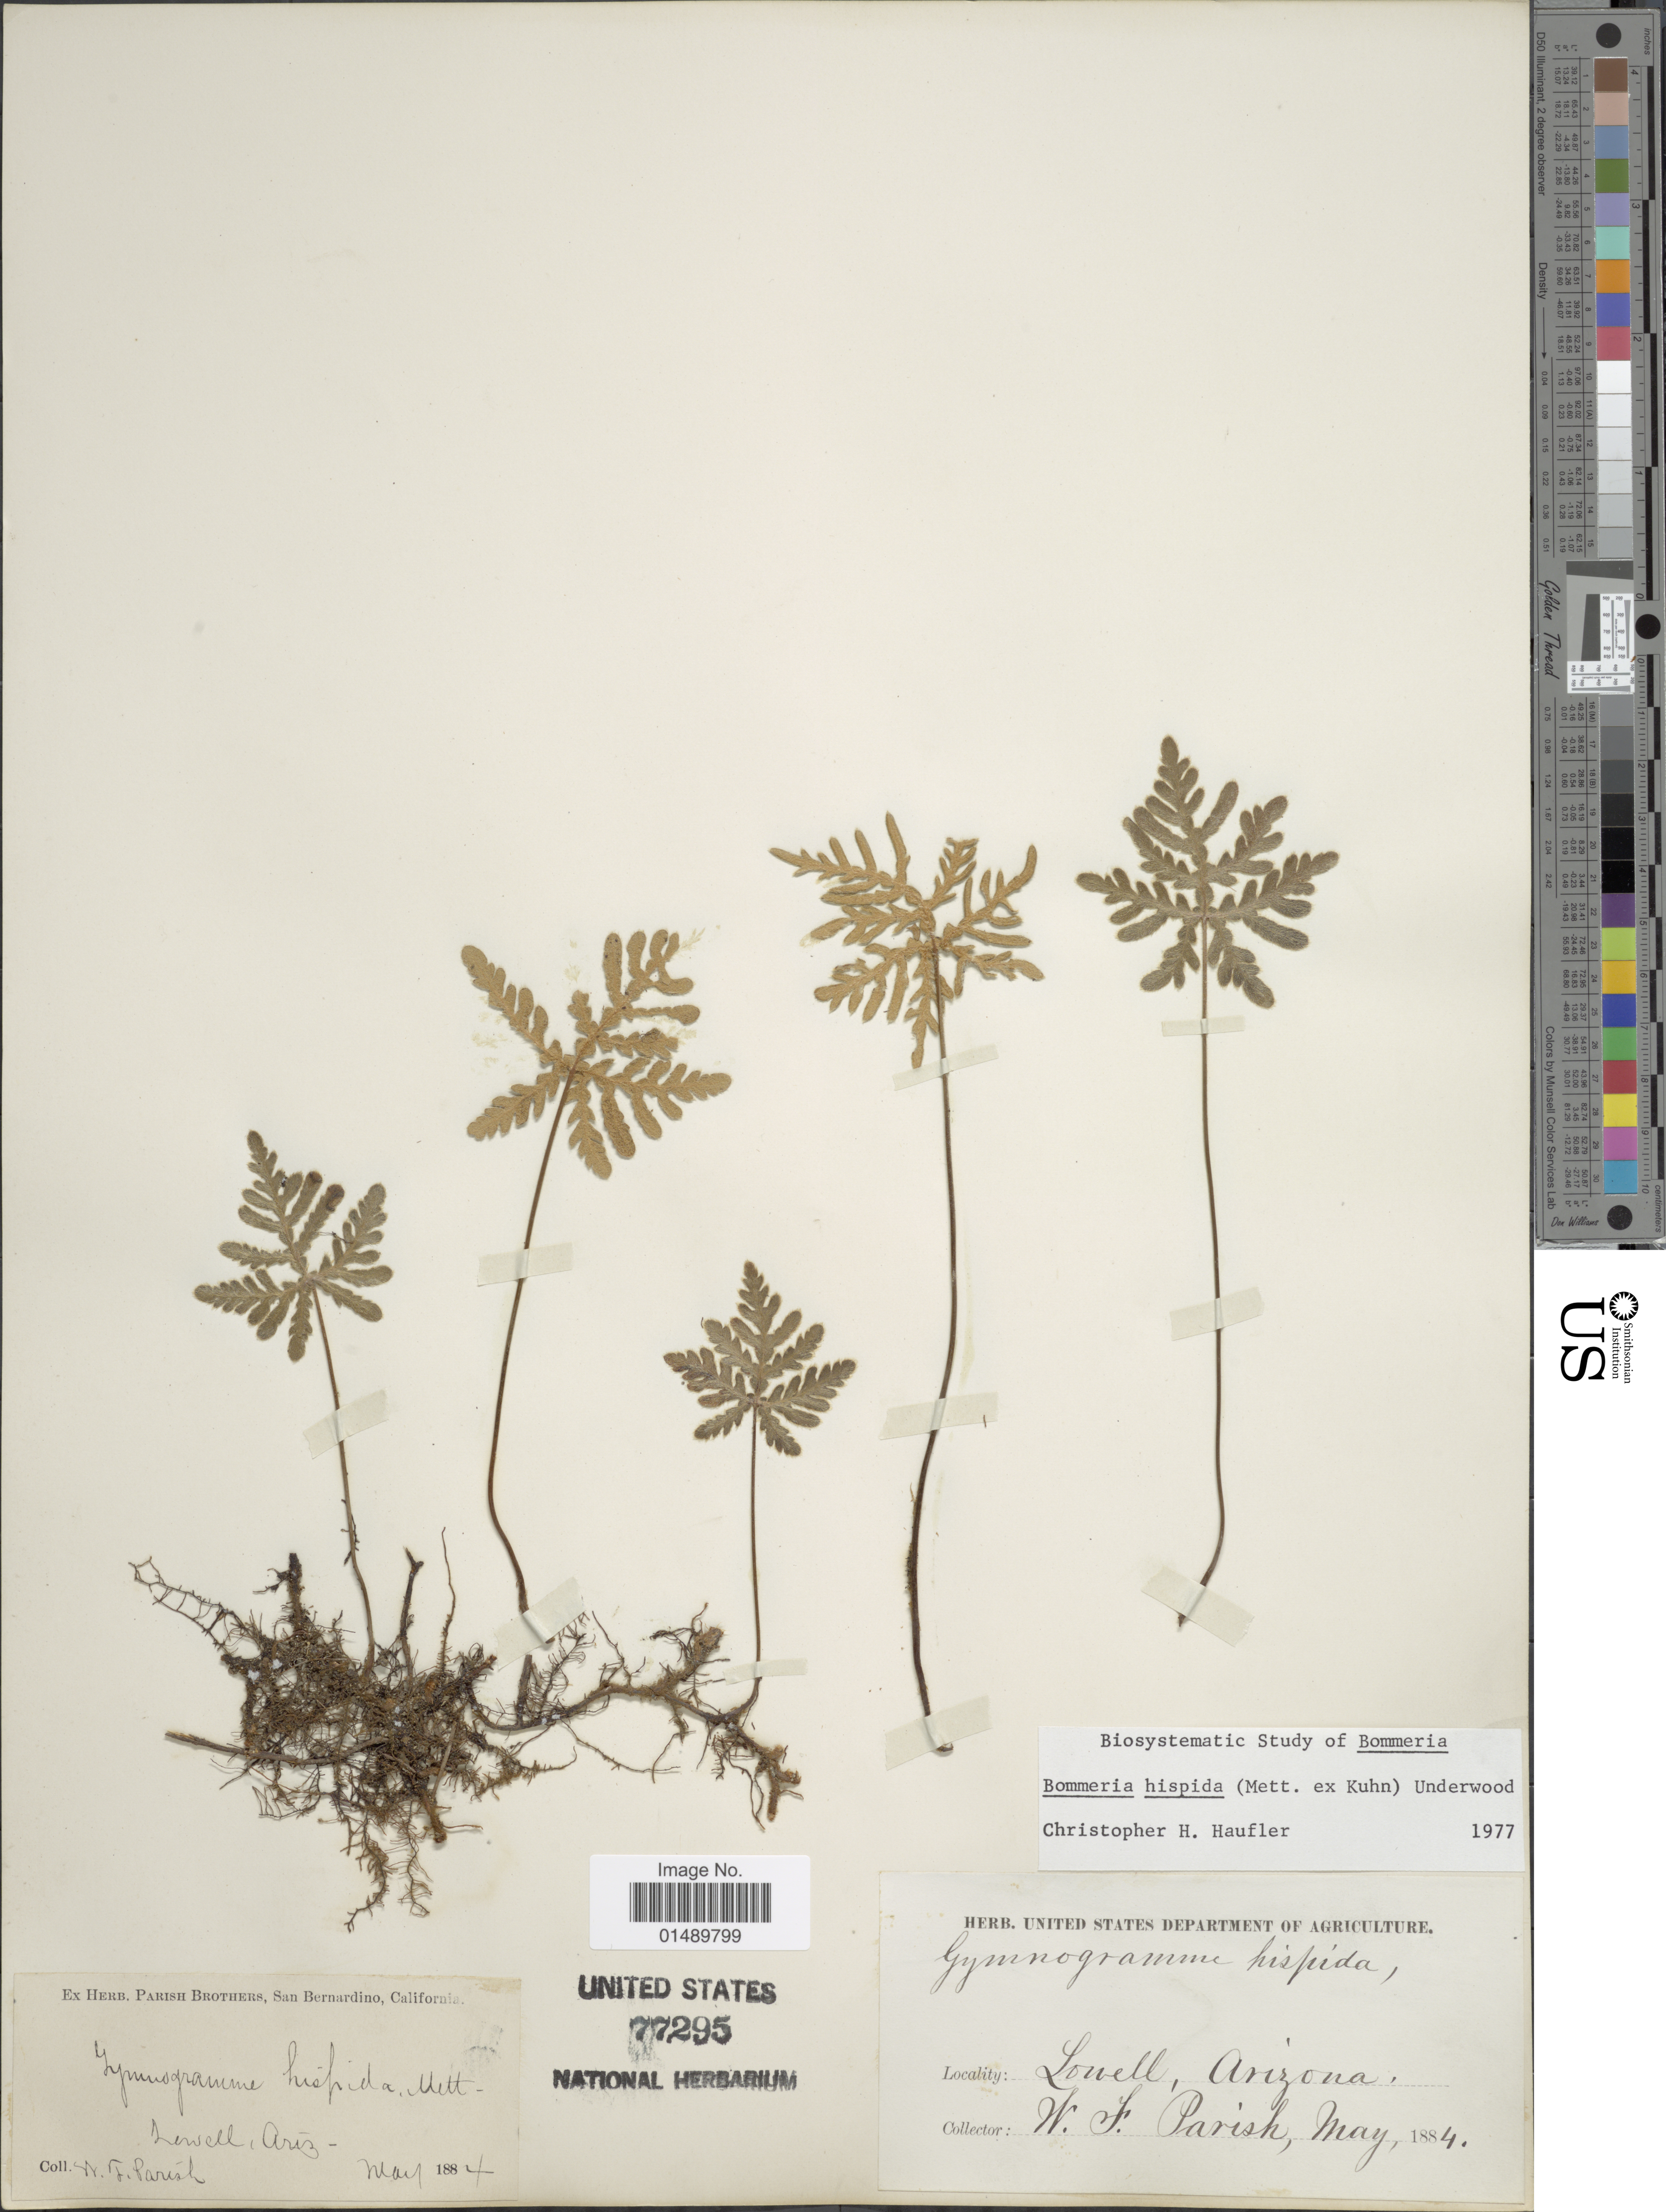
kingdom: Plantae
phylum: Tracheophyta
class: Polypodiopsida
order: Polypodiales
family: Pteridaceae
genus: Bommeria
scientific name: Bommeria hispida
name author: (Mett. ex Kuhn) Underw.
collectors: W. F. Parish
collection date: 1884-05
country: United States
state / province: Arizona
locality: Arizona, Lowell.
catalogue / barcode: US 77295